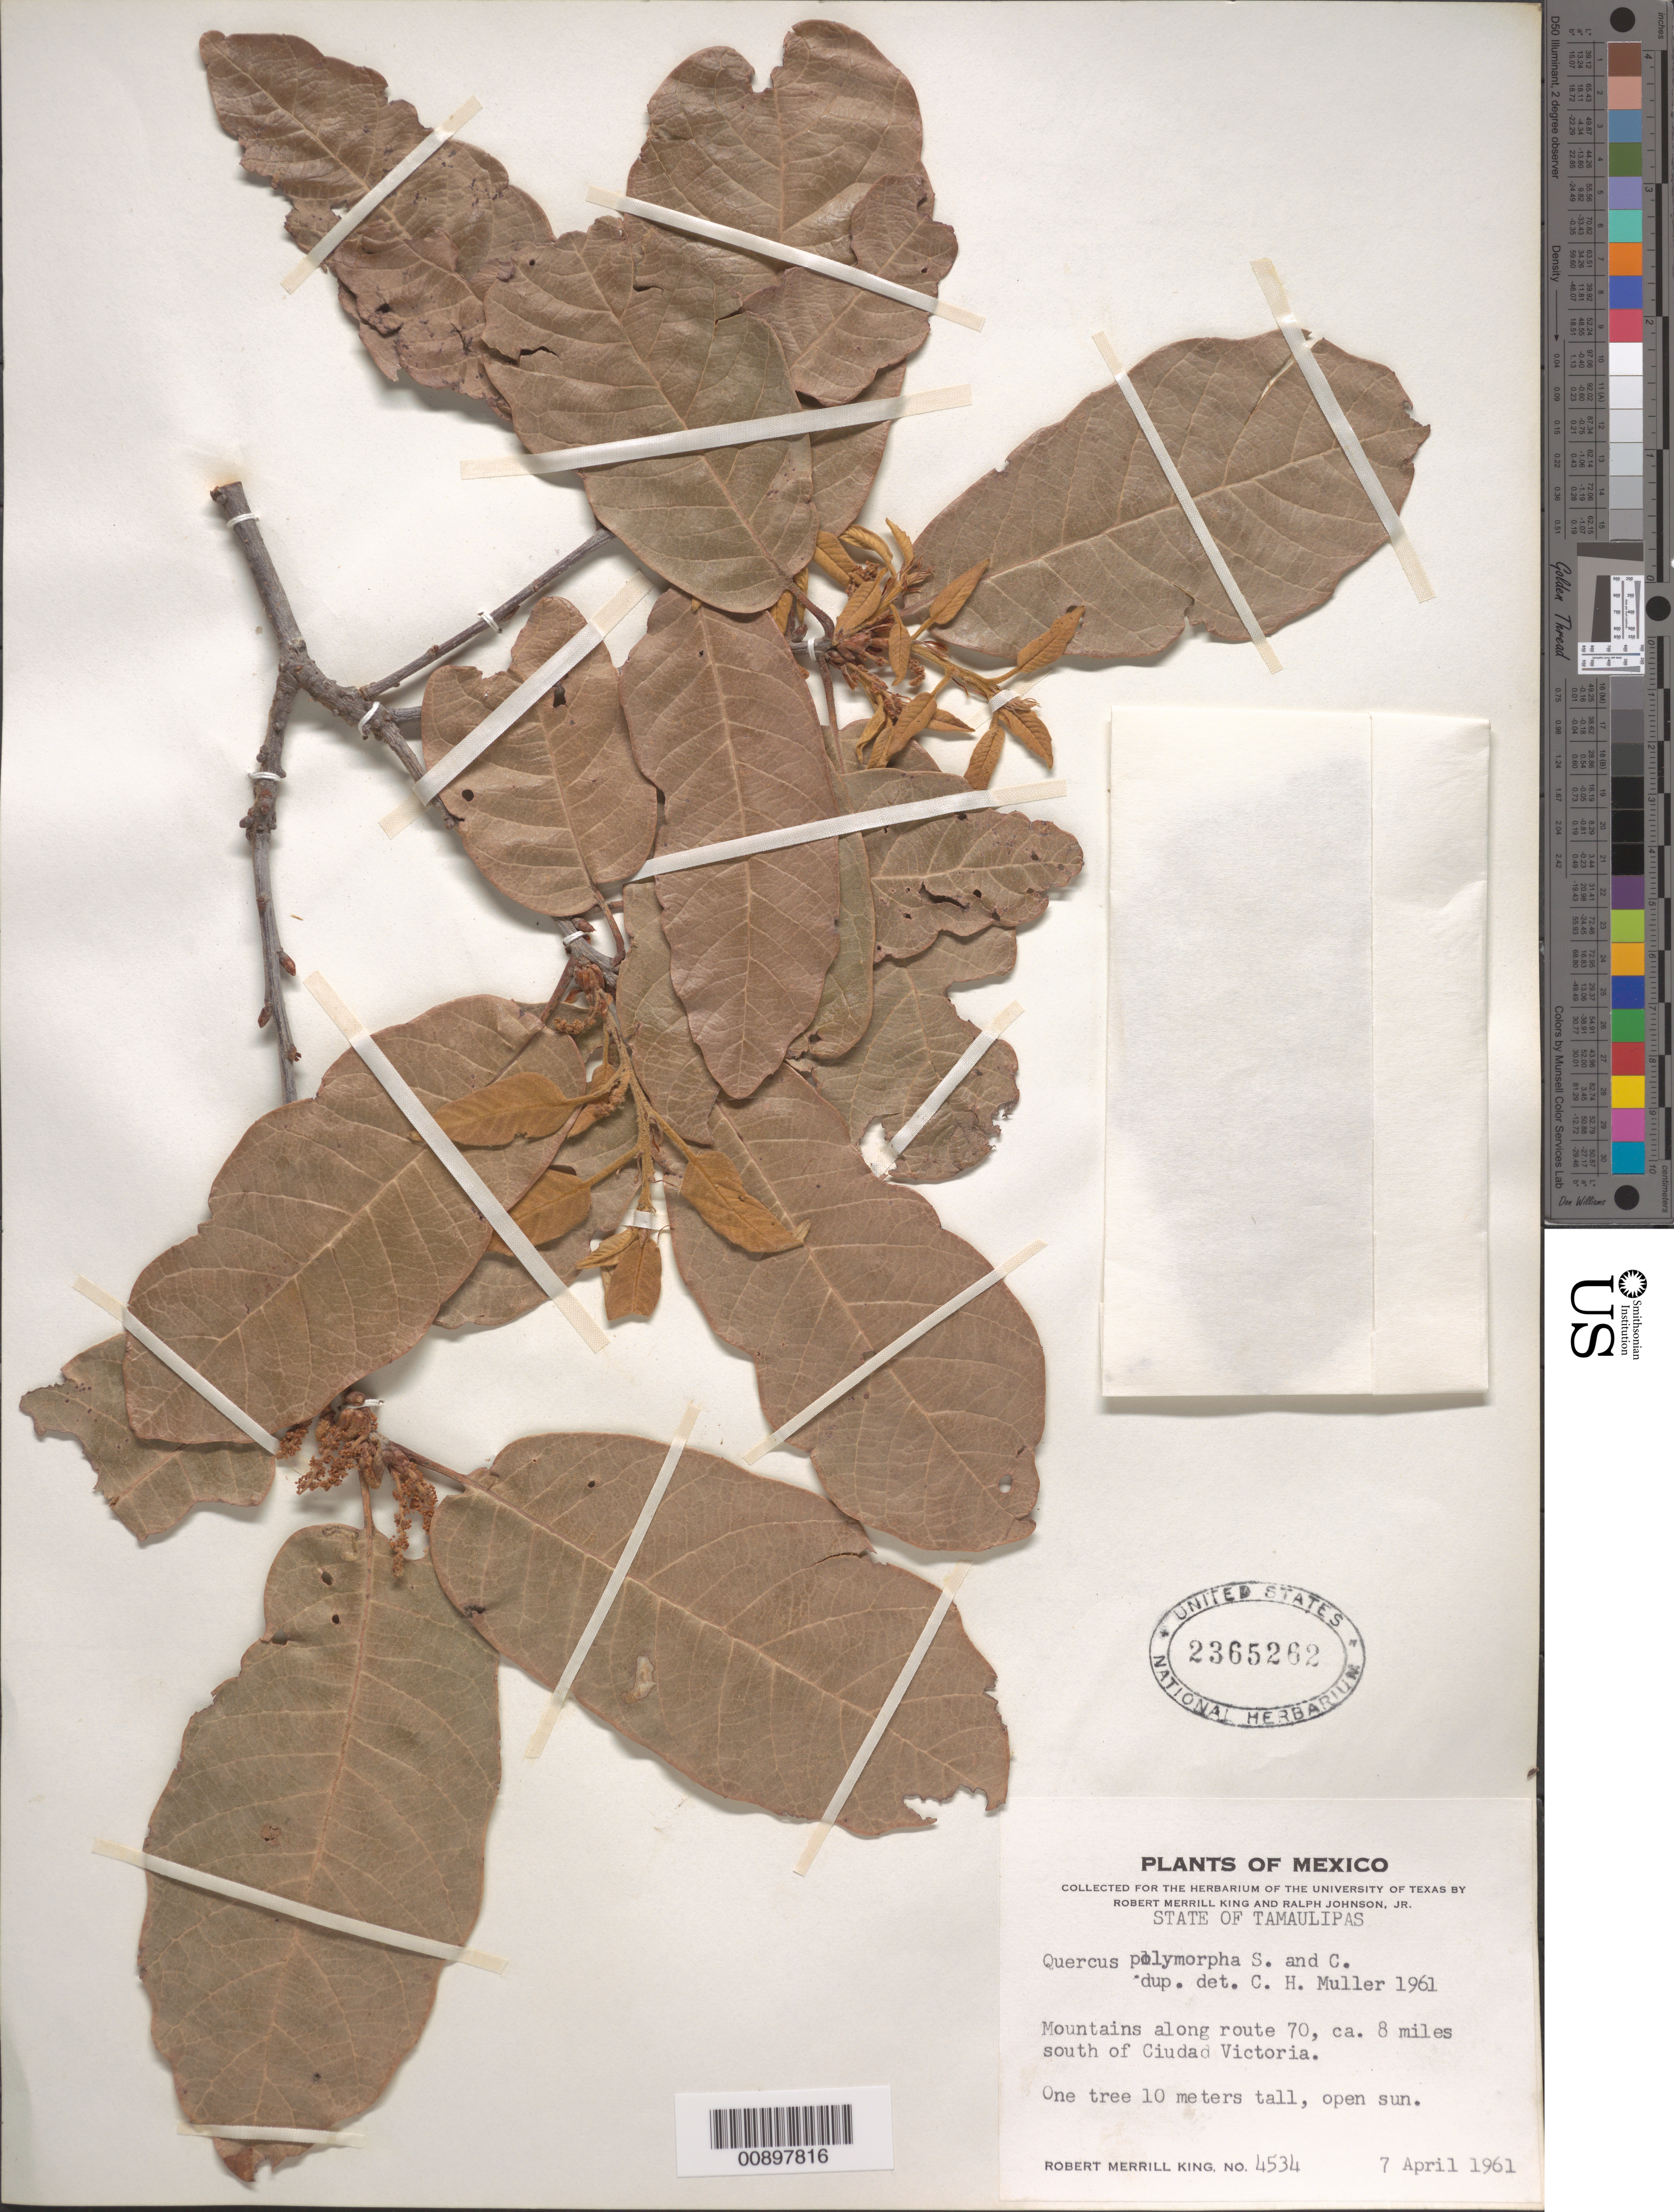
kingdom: Plantae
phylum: Tracheophyta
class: Magnoliopsida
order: Fagales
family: Fagaceae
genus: Quercus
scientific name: Quercus polymorpha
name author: Schltdl. & Cham.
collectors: R. M. King & R. Johnson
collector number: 4534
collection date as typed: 07 Apr 1961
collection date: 1961-04-07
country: Mexico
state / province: Tamaulipas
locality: Mountains along route 70, ca. 8 miles south of Ciudad Victoria.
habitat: Mountains. Open sun.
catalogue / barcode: US 2365262